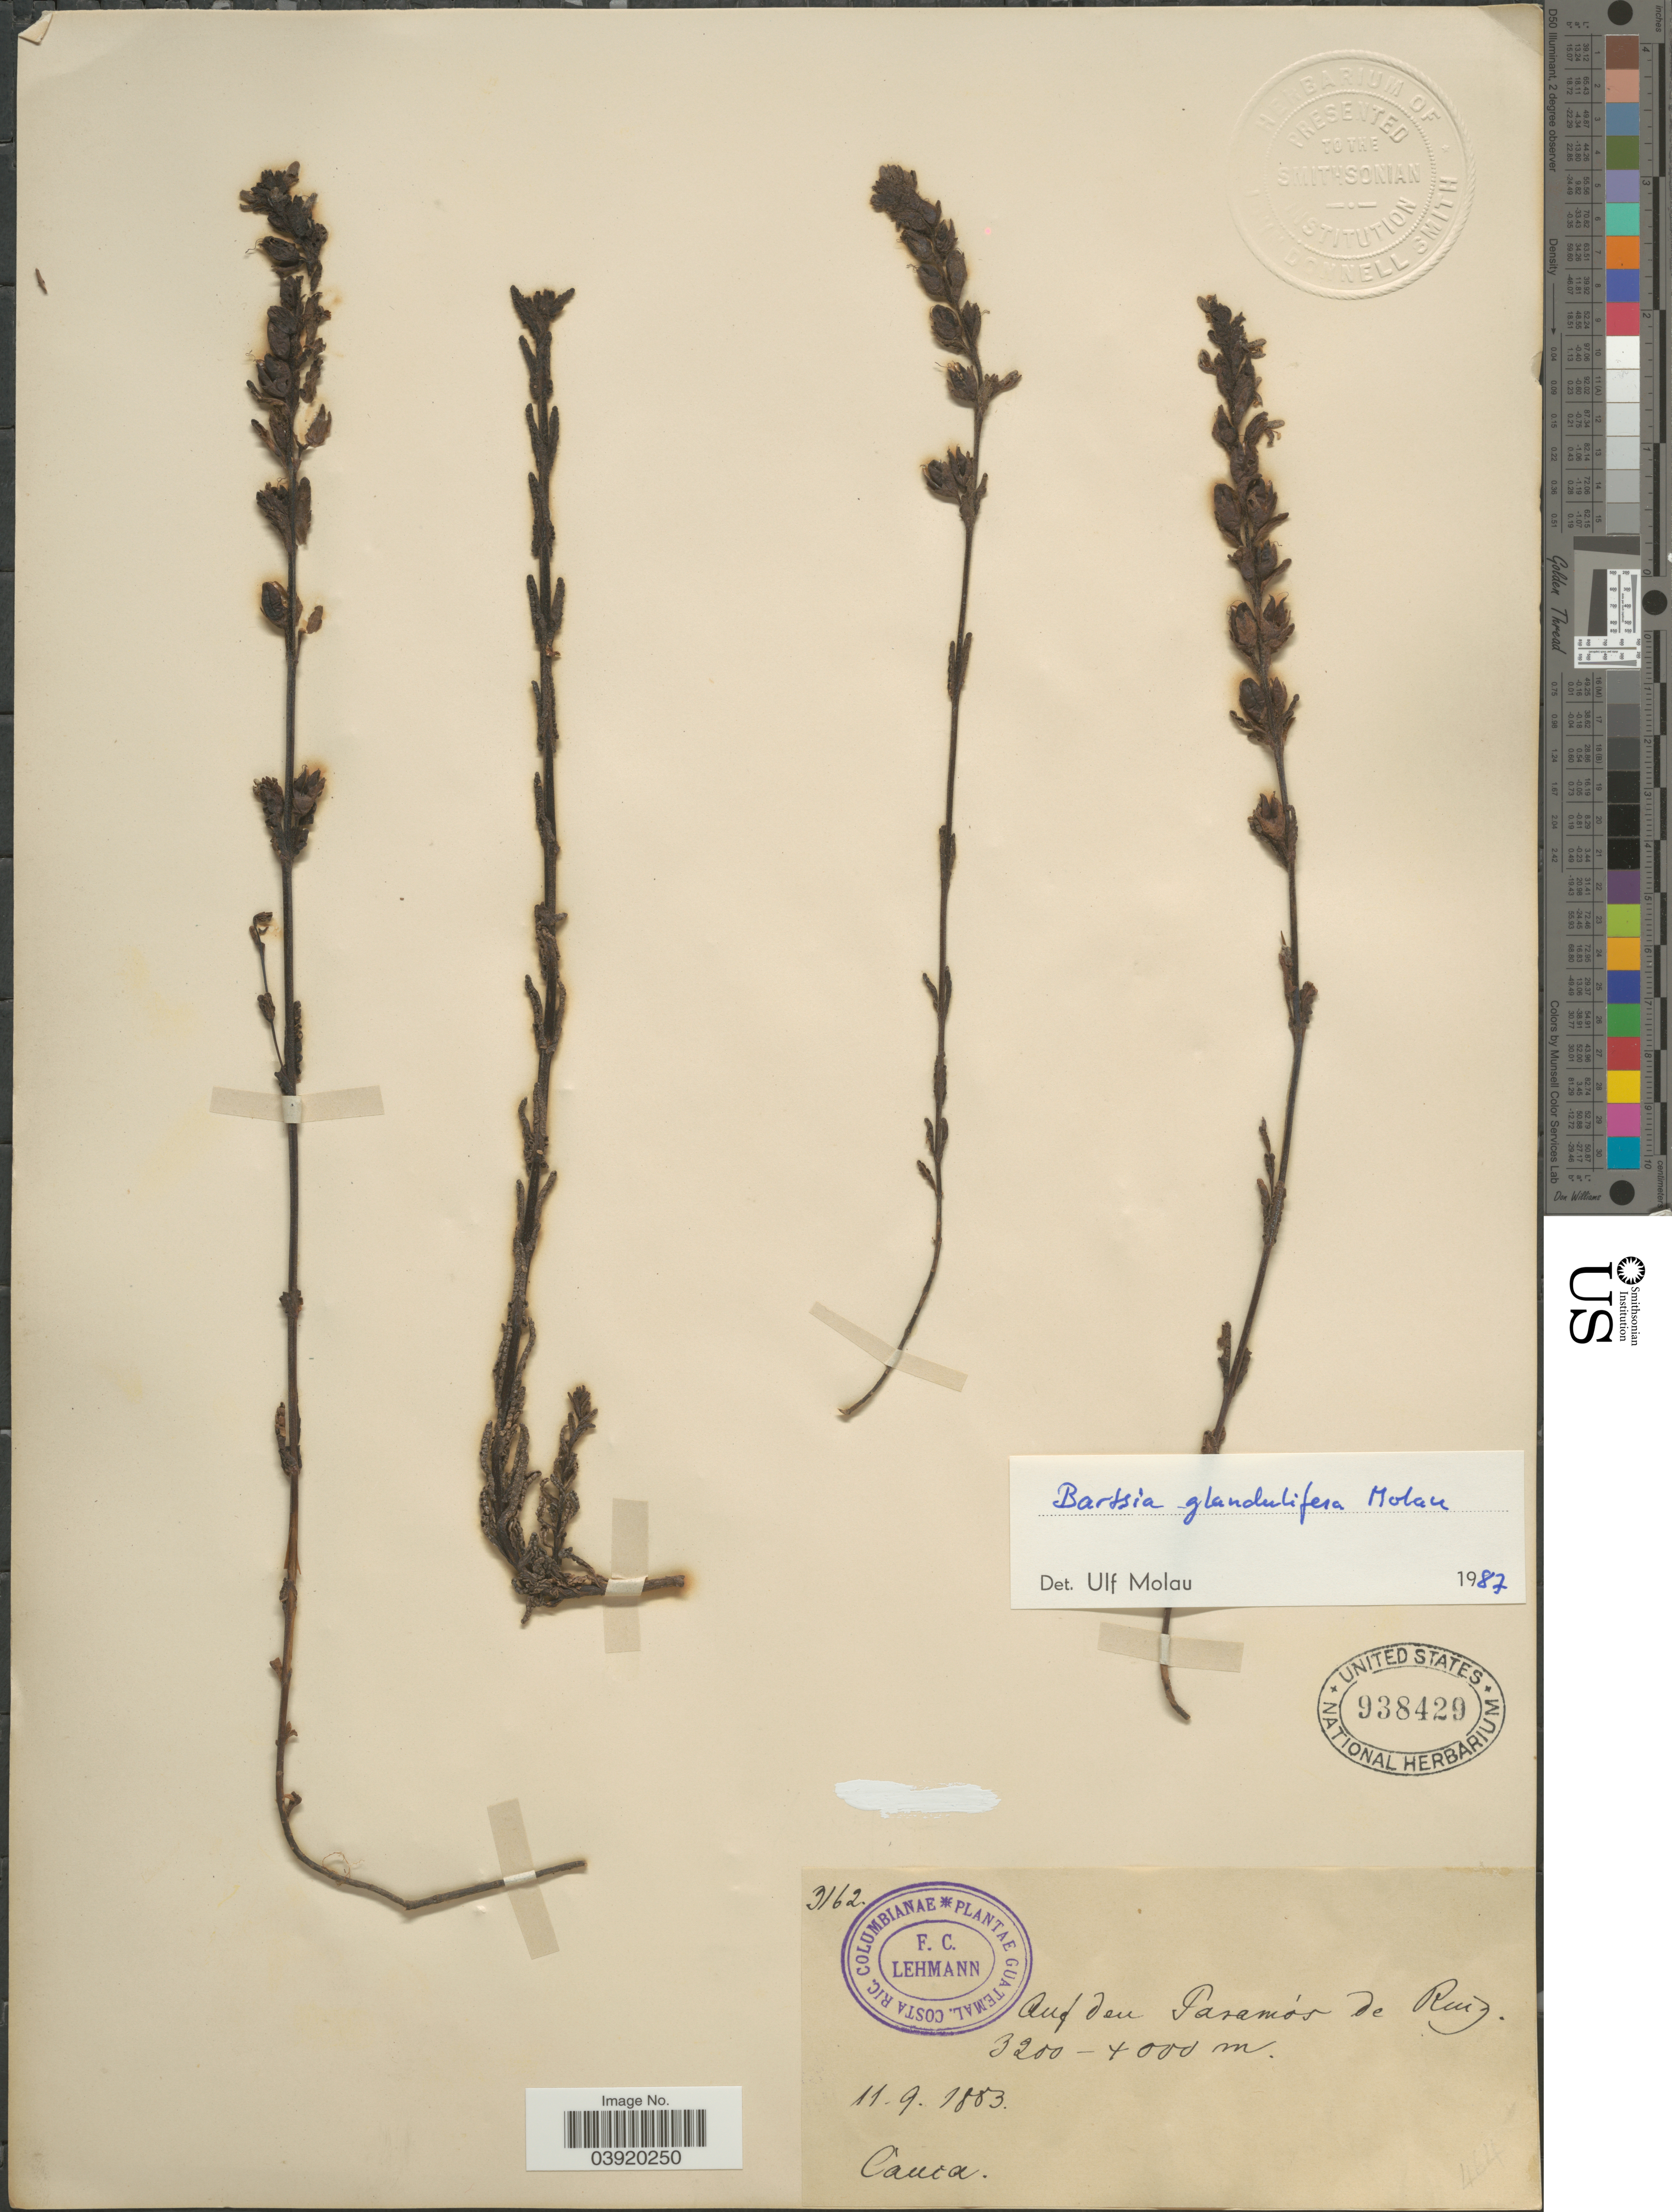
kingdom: Plantae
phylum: Tracheophyta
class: Magnoliopsida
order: Lamiales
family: Orobanchaceae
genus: Bartsia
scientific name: Bartsia glandulifera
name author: Molau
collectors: F. C. Lehmann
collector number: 3162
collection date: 1853-09-11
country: Colombia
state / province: Cauca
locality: Auf den Paramós de Ruiz.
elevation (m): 3200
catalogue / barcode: US 938429